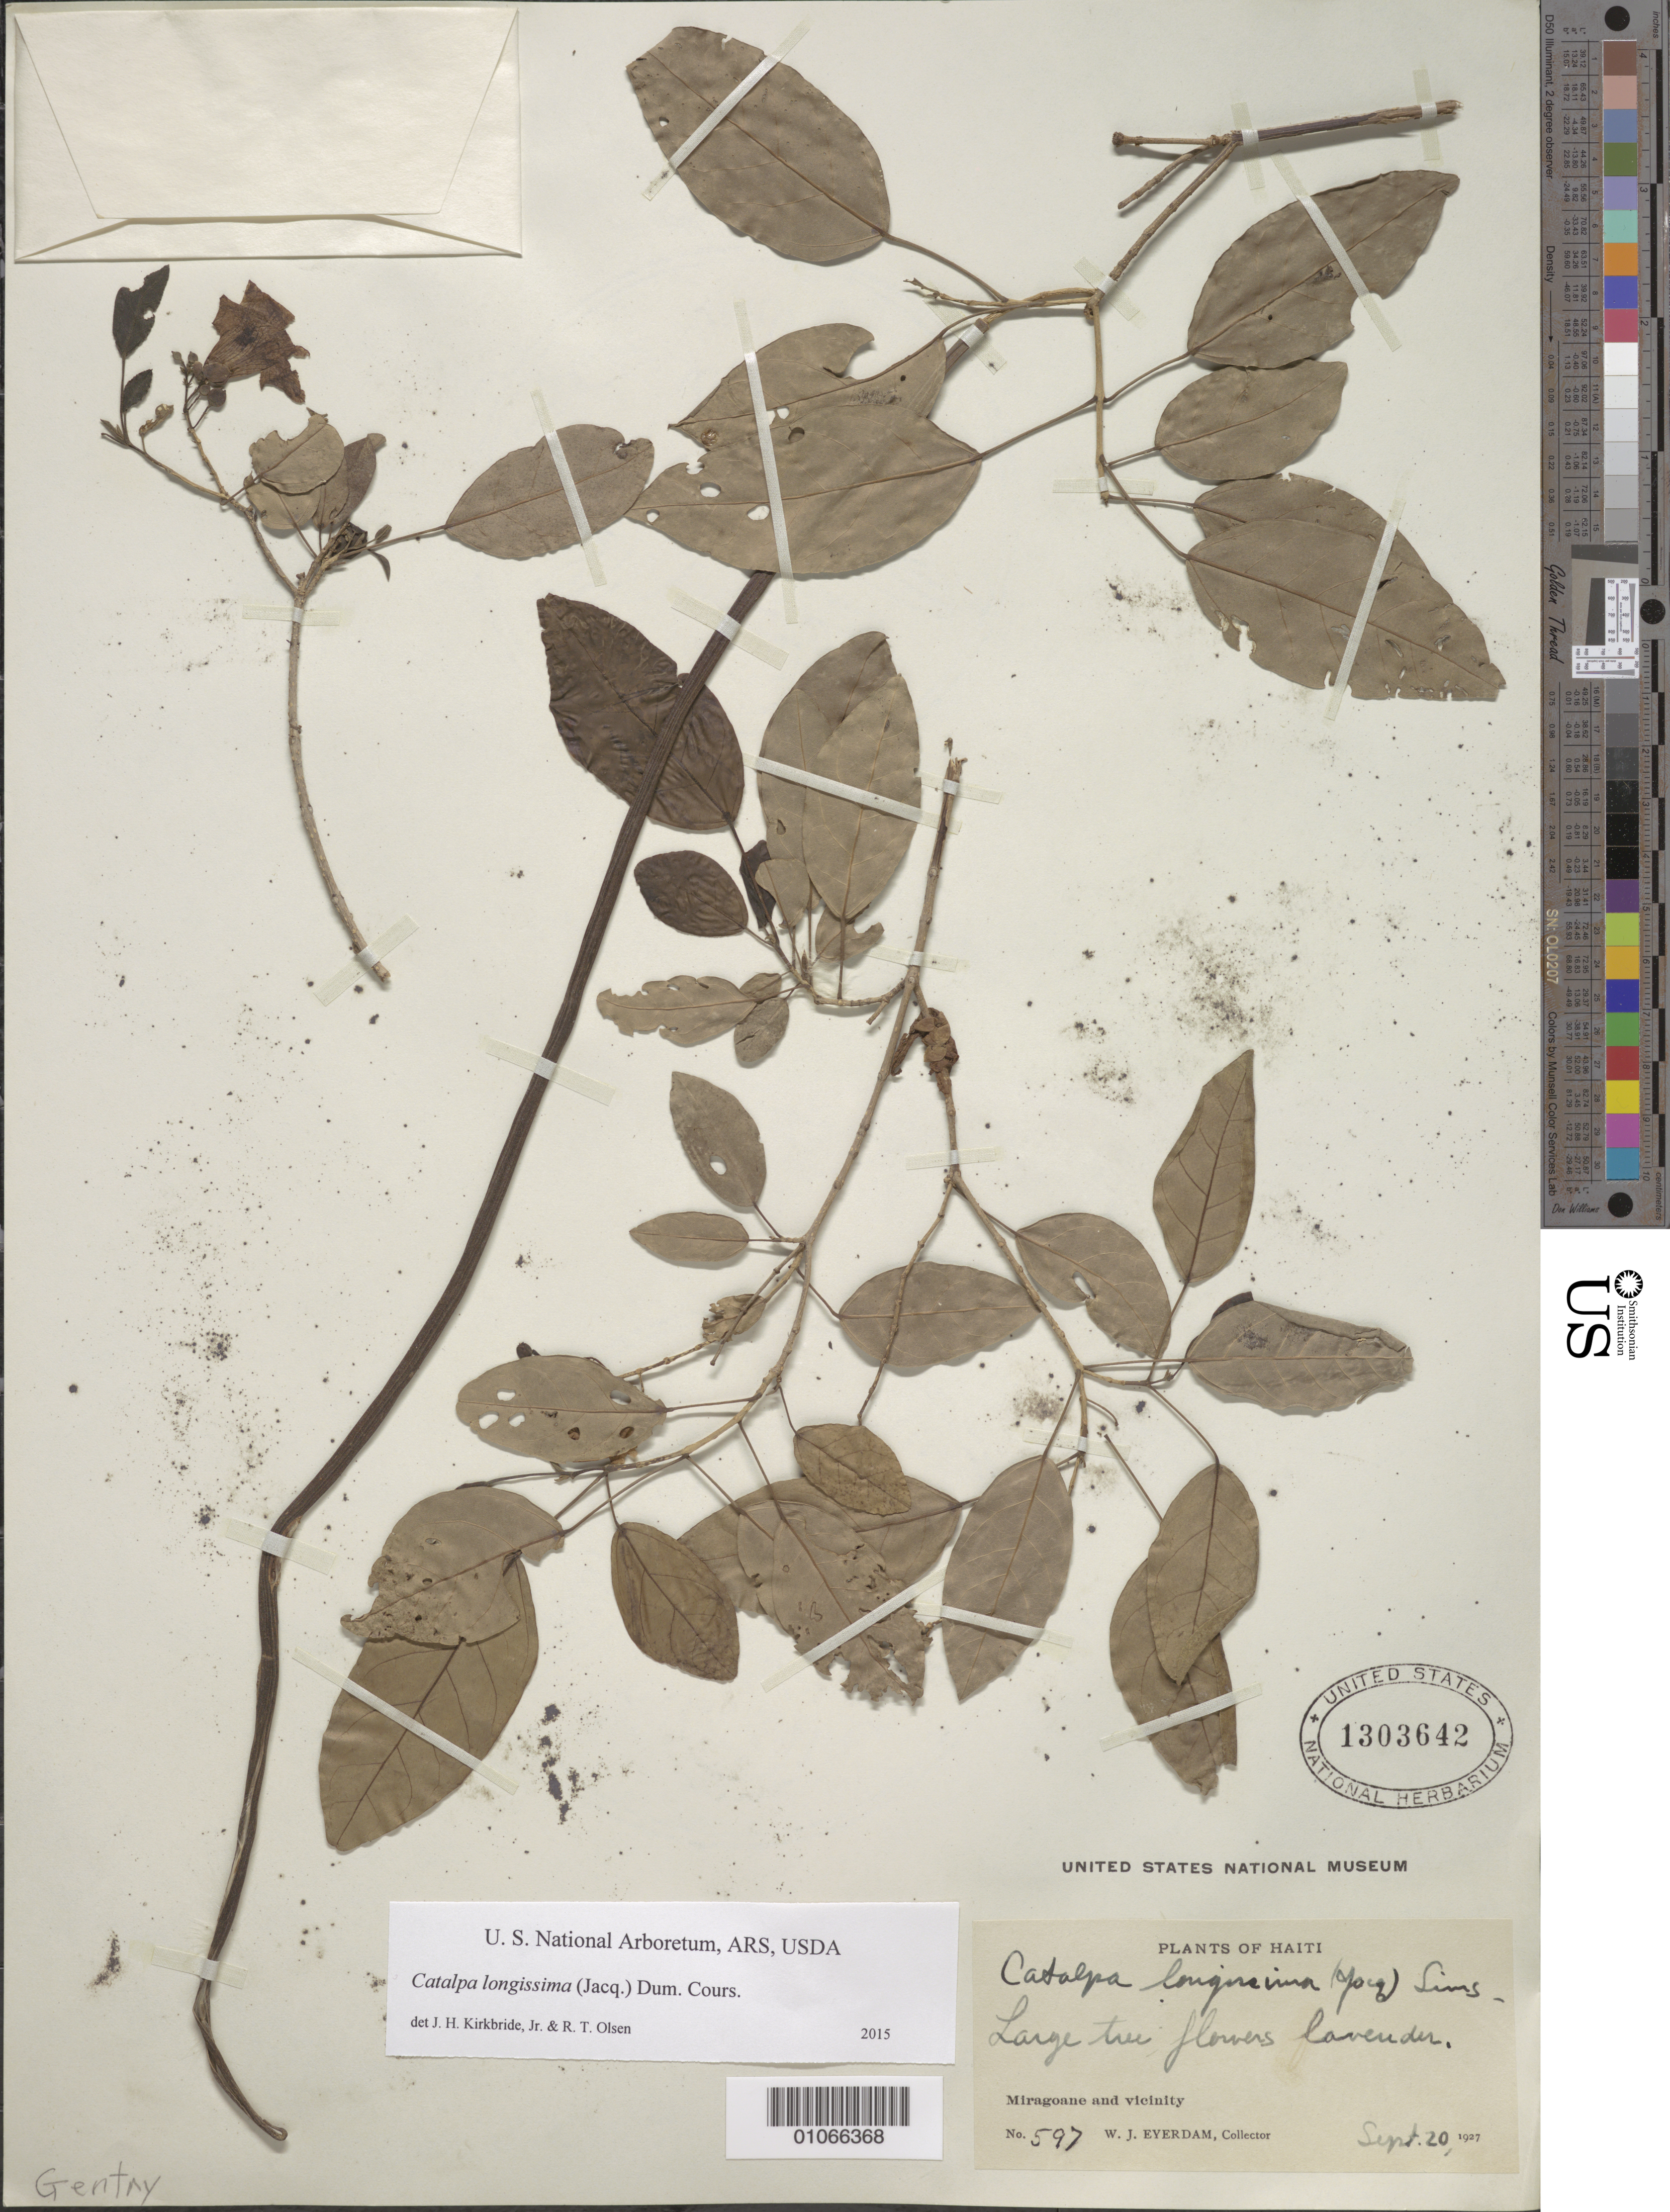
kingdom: Plantae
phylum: Tracheophyta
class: Magnoliopsida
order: Lamiales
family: Bignoniaceae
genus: Catalpa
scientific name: Catalpa longissima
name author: (Jacq.) Dum. Cours.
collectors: W. J. Eyerdam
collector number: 597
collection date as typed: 20 Sep 1927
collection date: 1927-09-20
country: Haiti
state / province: Nippes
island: Hispaniola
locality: Miragoane and vicinity.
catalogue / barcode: US 1303642